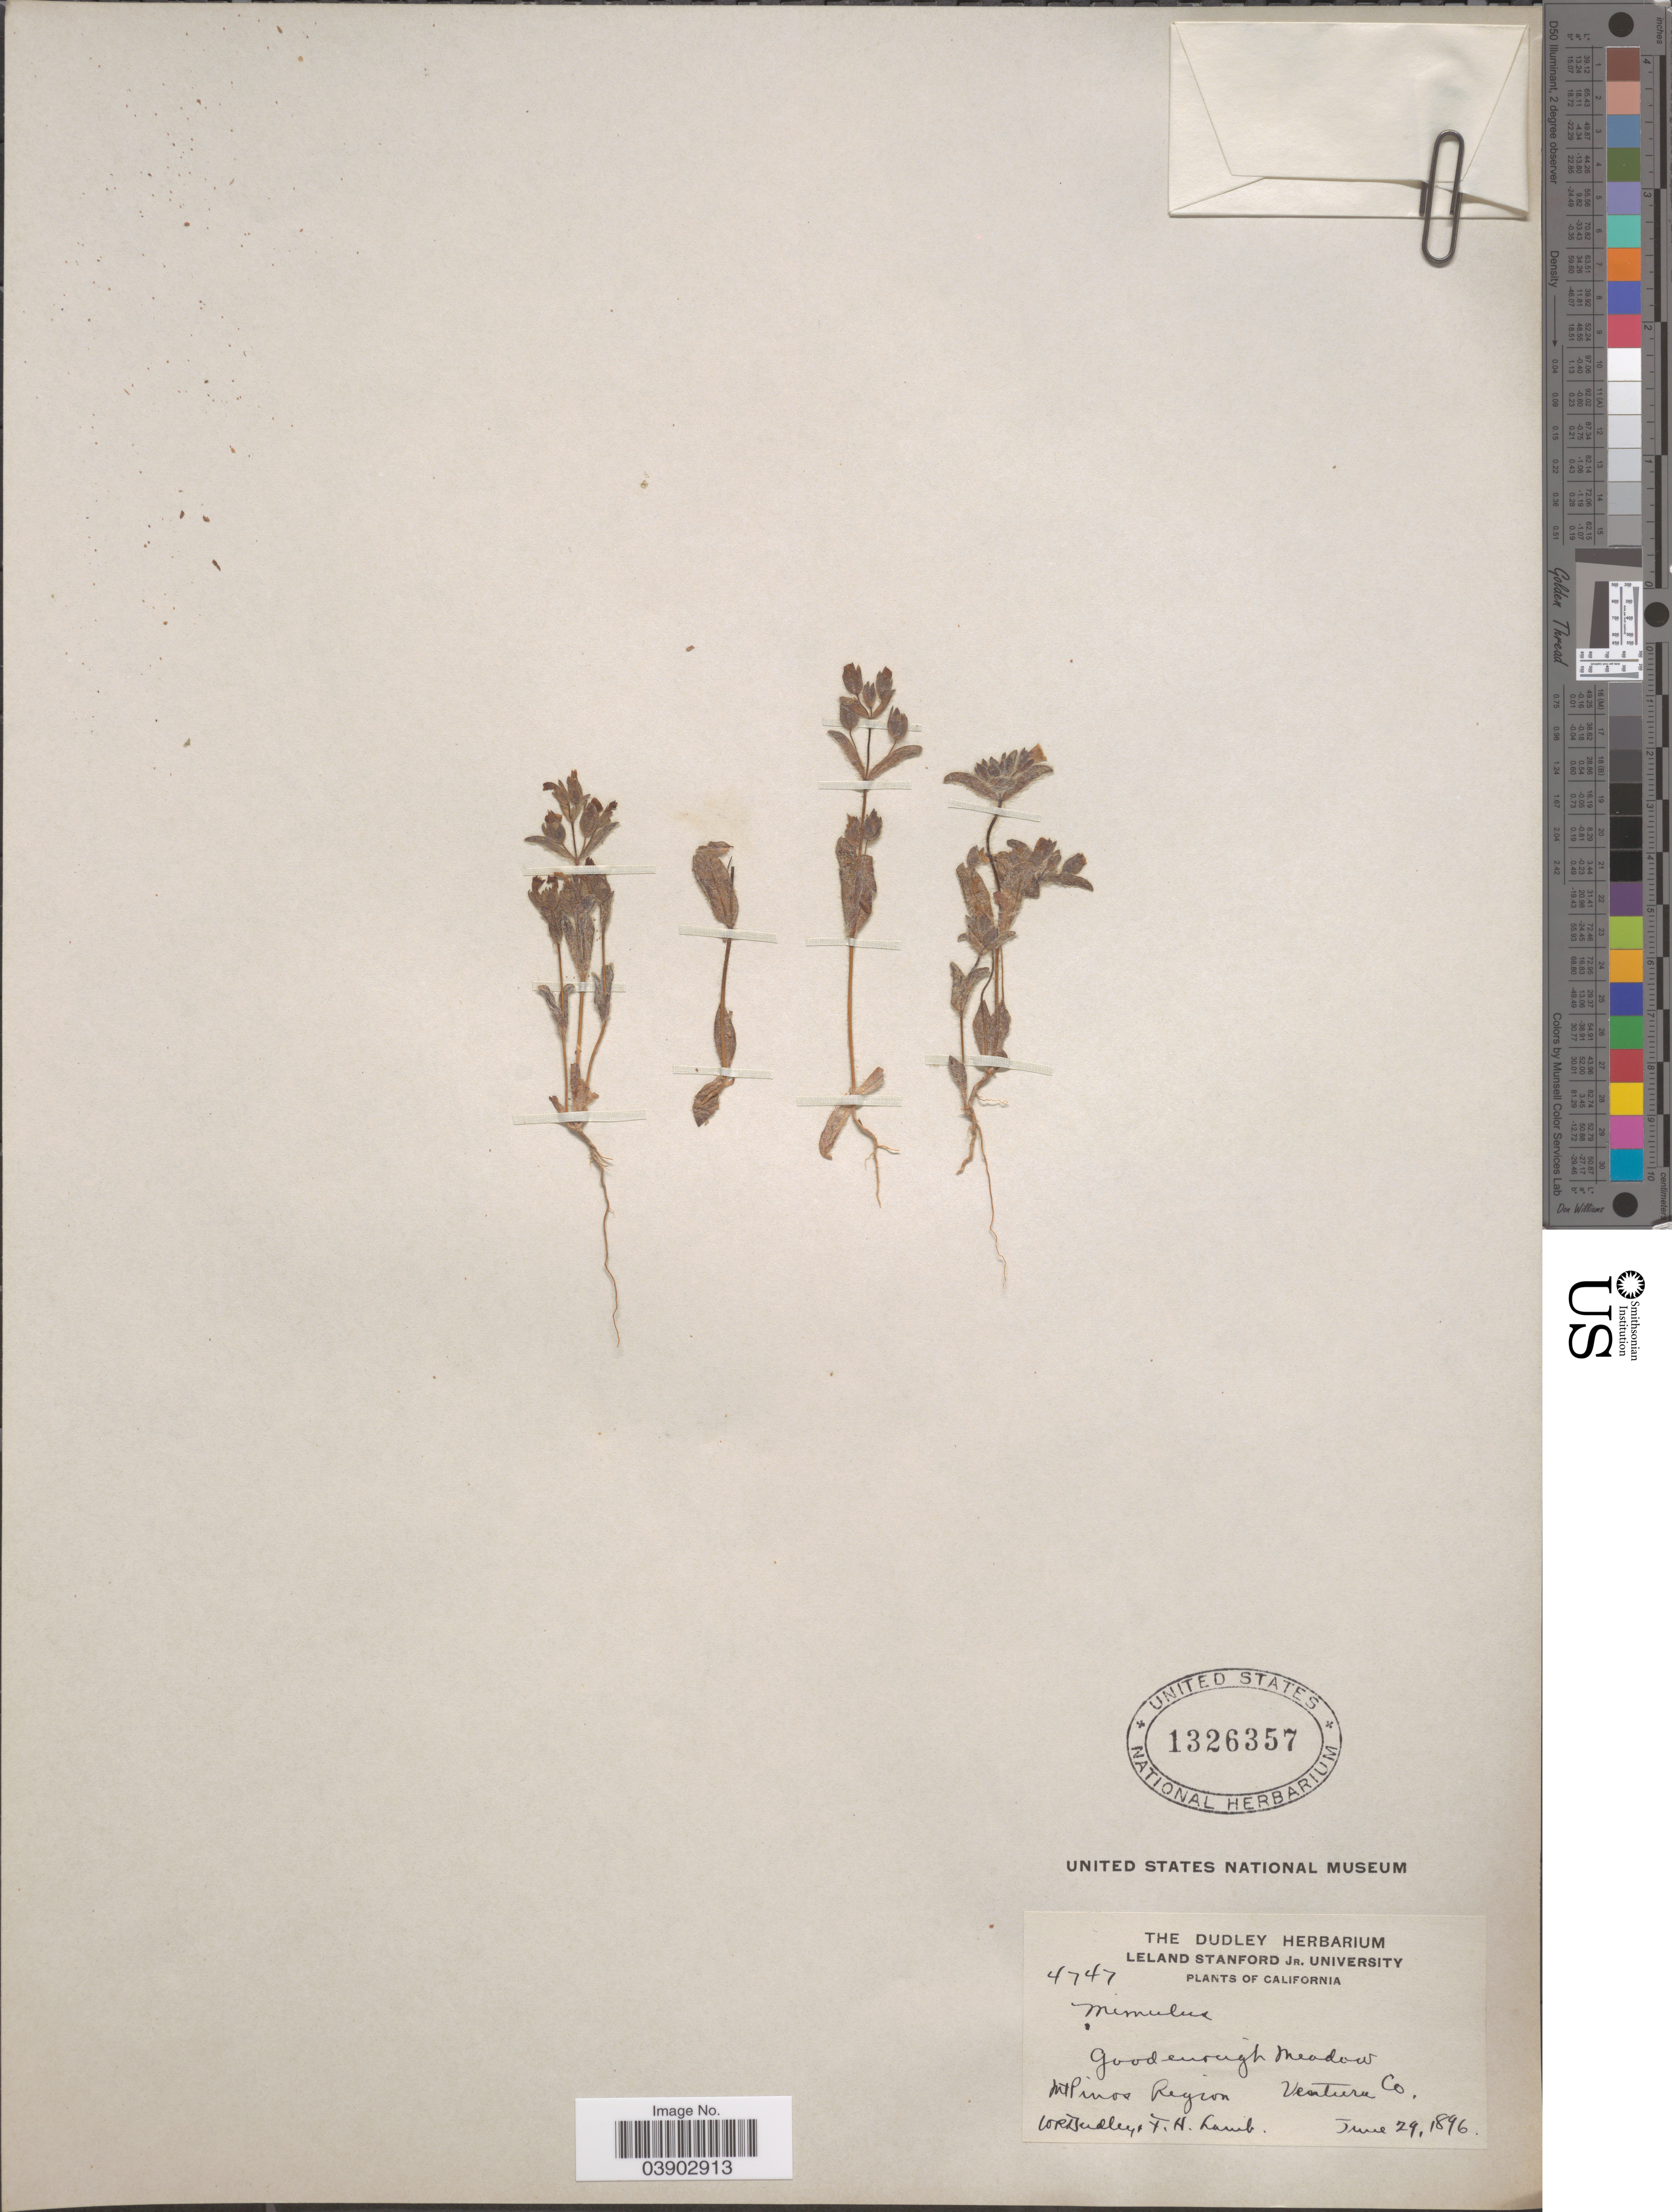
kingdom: Plantae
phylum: Tracheophyta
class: Magnoliopsida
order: Lamiales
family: Phrymaceae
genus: Mimetanthe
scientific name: Mimetanthe pilosa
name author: (Benth.) Greene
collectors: W. Dudley & F. H. Lamb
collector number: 4747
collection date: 1896-06-29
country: United States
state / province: California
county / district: Ventura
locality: Good enough Meadow. Mt Pinos Region. Venture Co.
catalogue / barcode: US 1326357